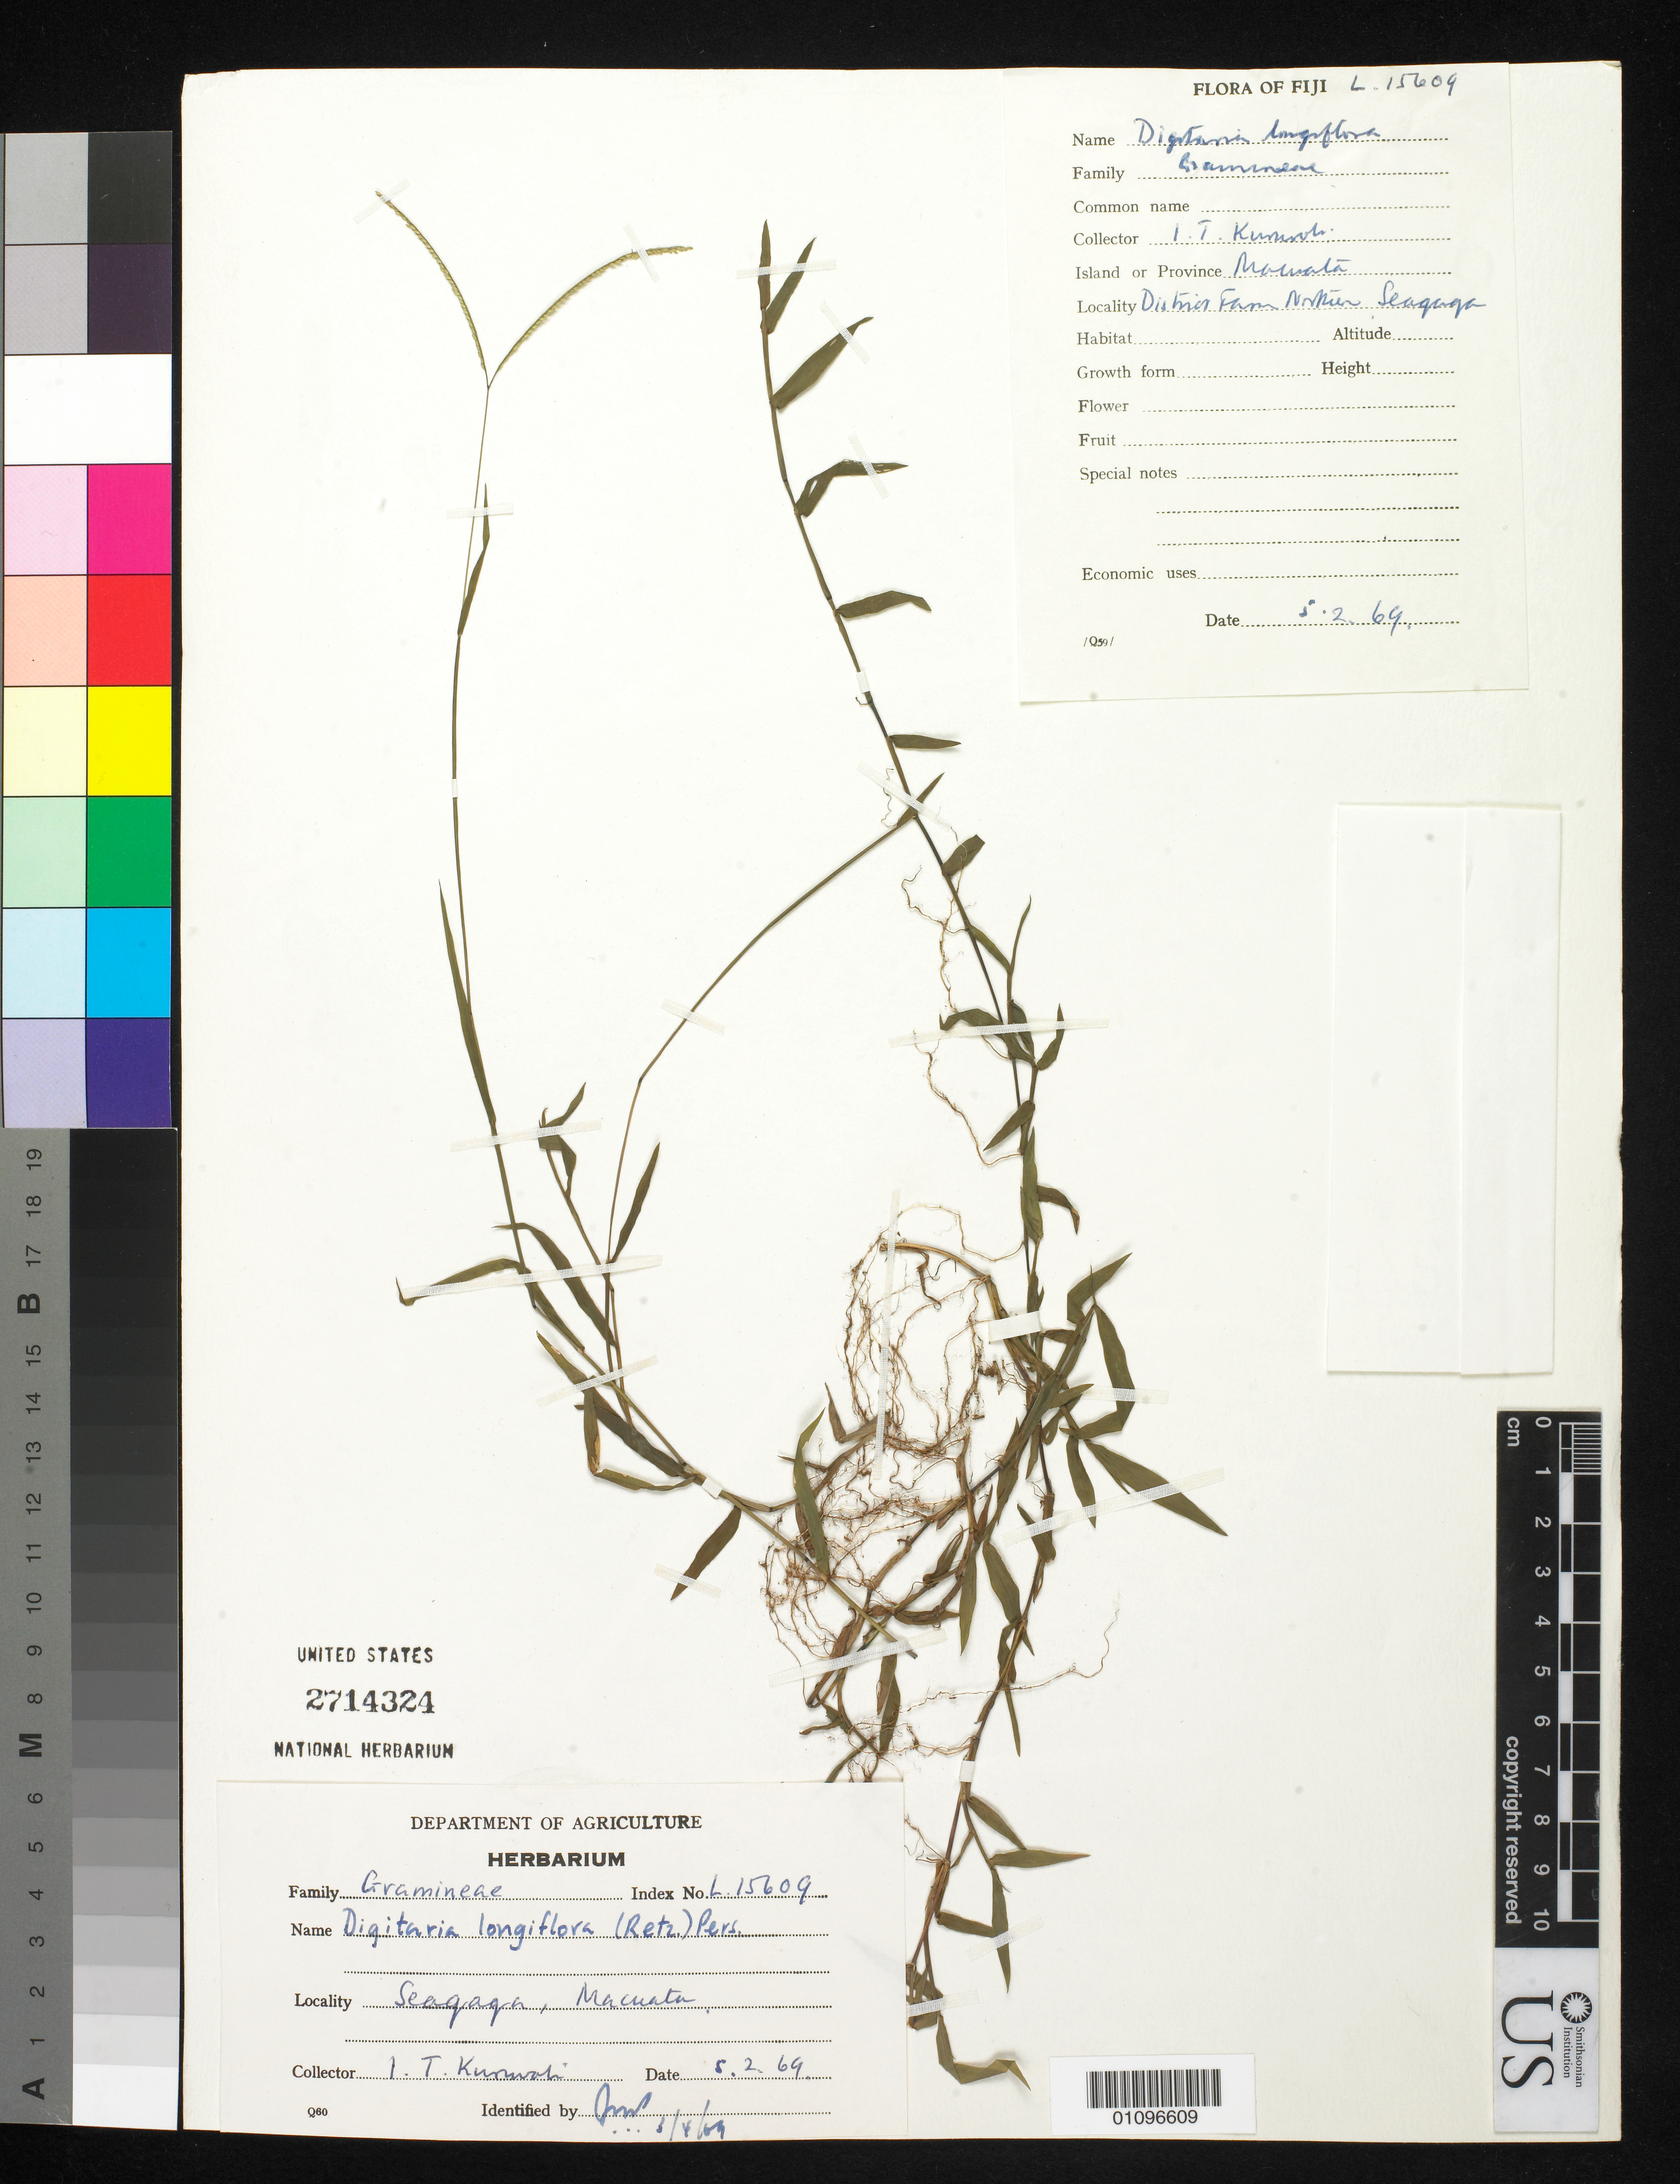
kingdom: Plantae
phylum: Tracheophyta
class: Liliopsida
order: Poales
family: Poaceae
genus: Digitaria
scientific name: Digitaria longiflora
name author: (Retz.) Pers.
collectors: I. Kuruvoli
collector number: L.15609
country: Fiji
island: Viti Levu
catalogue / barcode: US 2714324